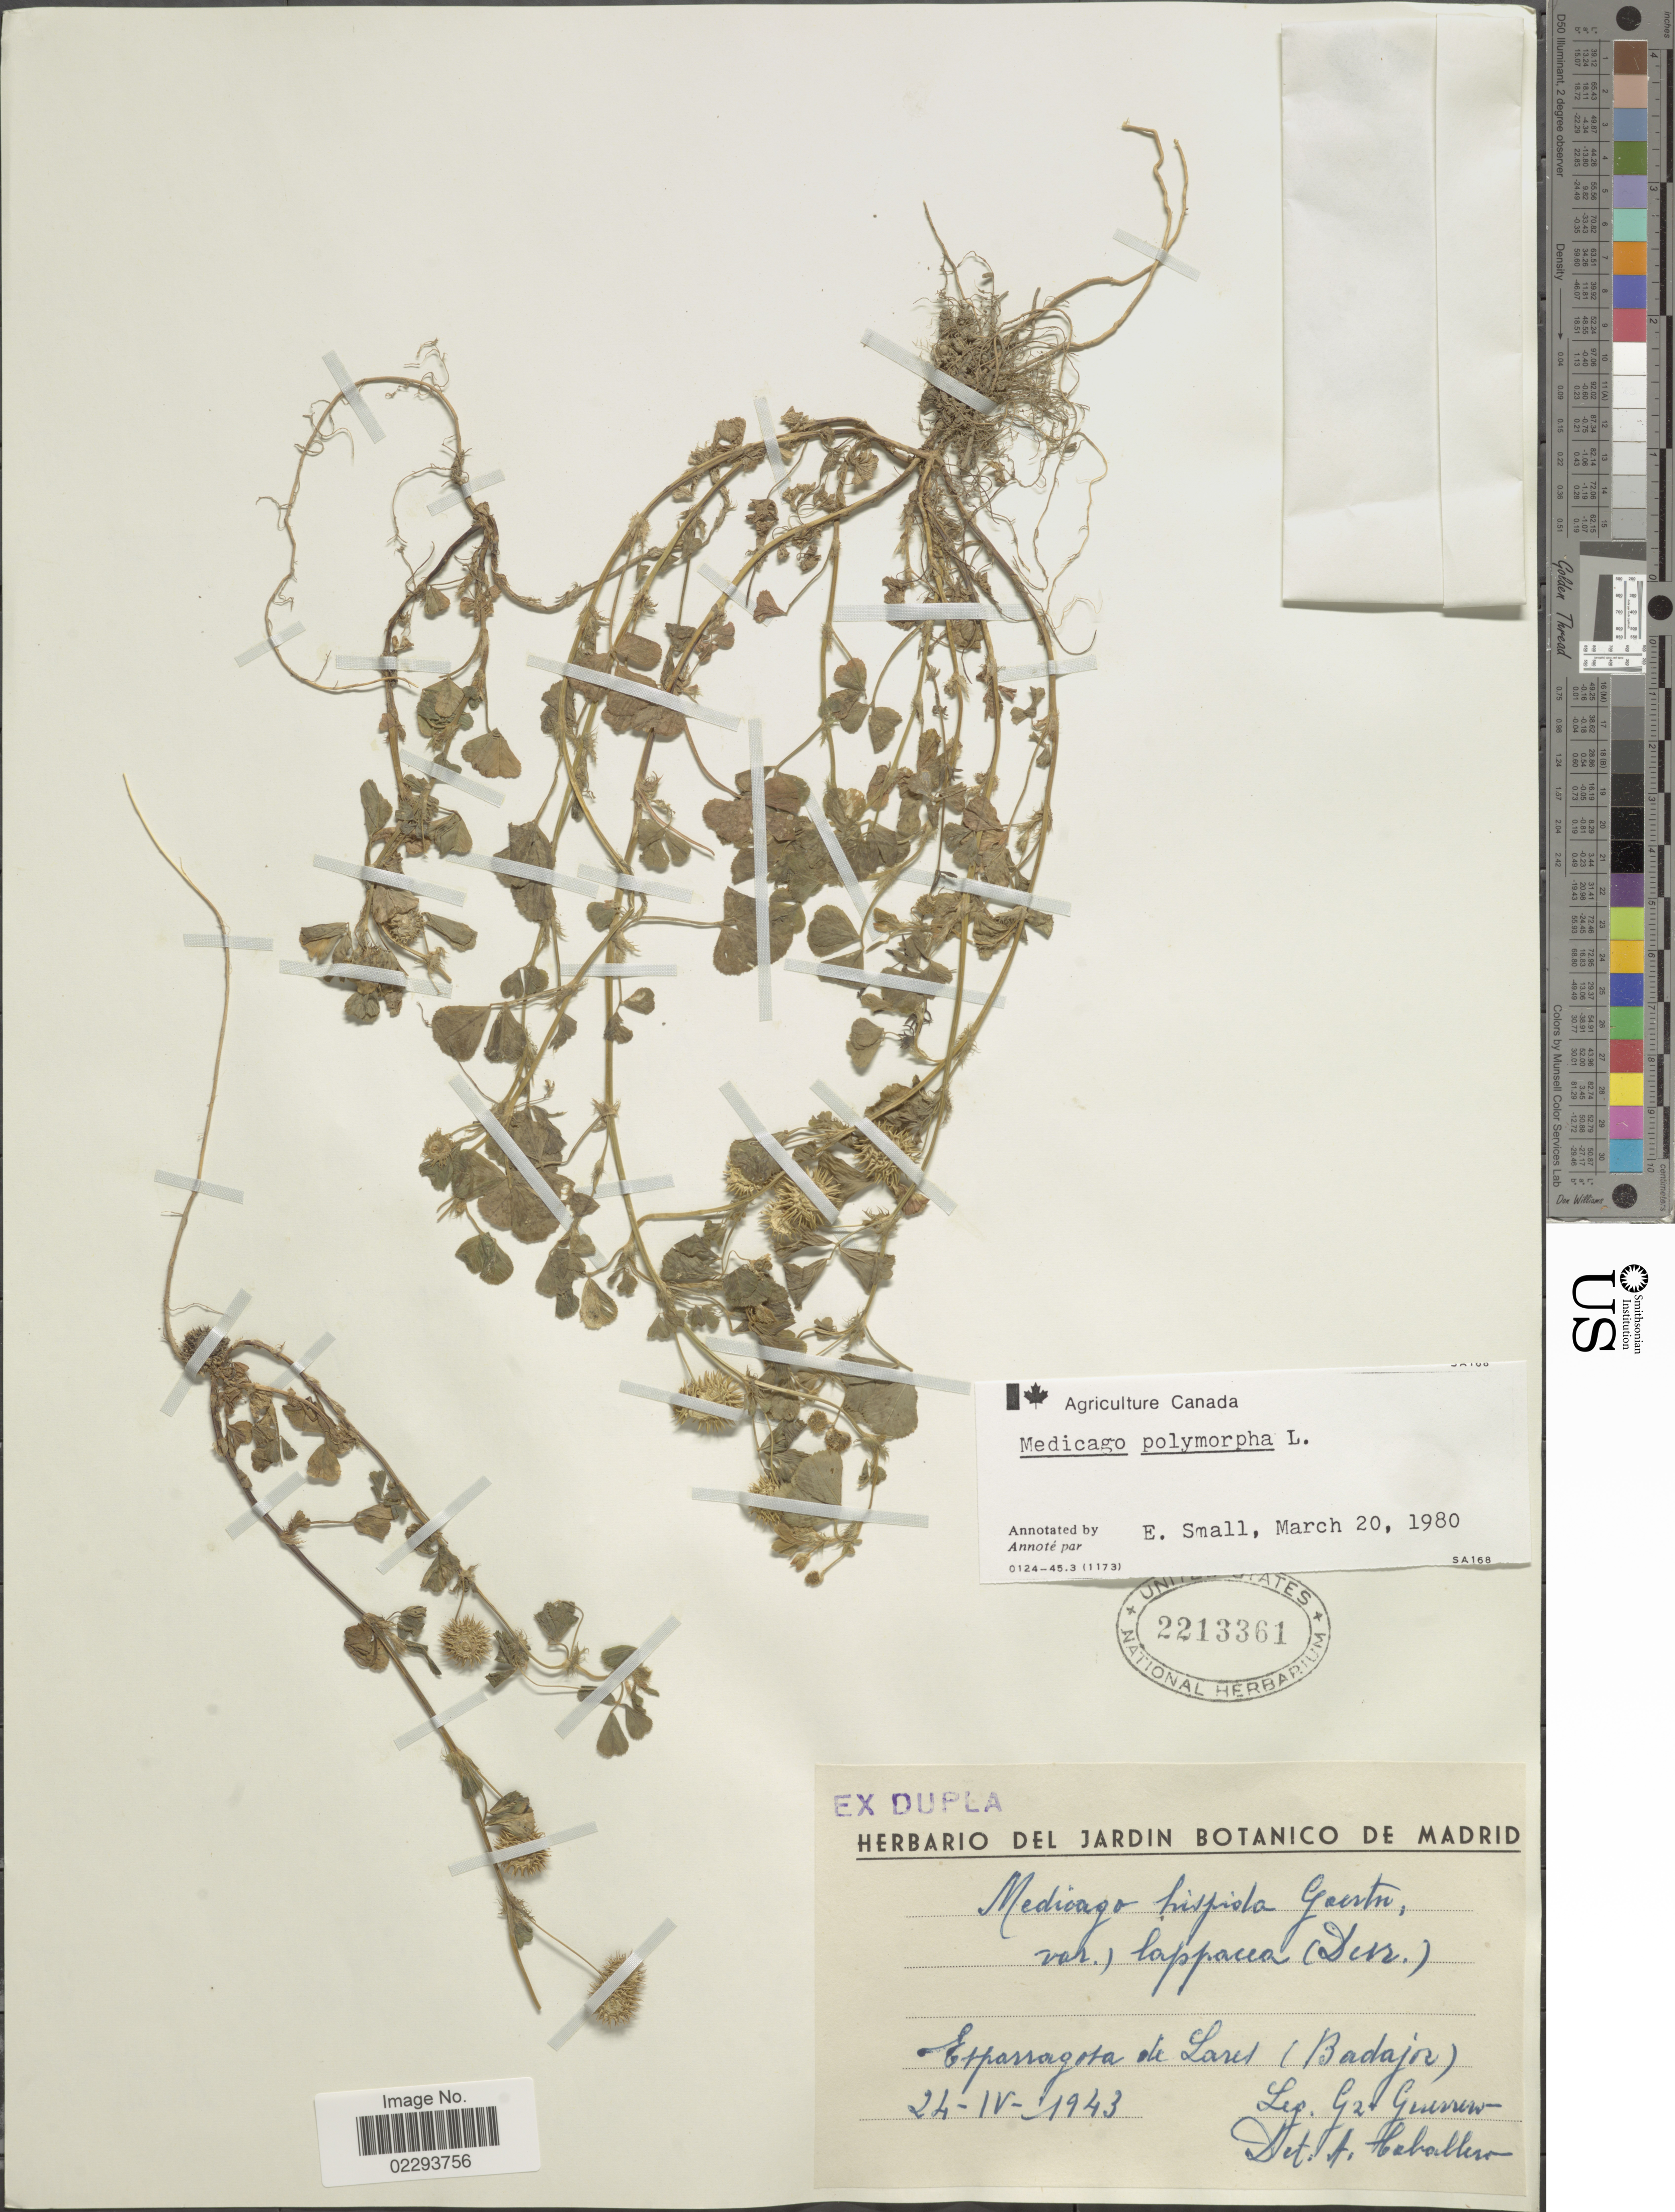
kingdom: Plantae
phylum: Tracheophyta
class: Magnoliopsida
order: Fabales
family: Fabaceae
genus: Medicago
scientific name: Medicago polymorpha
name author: L.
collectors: G. Guerrero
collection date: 1943-04-24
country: Spain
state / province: Extremadura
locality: Esparragosa de Lares (Badajoz)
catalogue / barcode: US 2213361